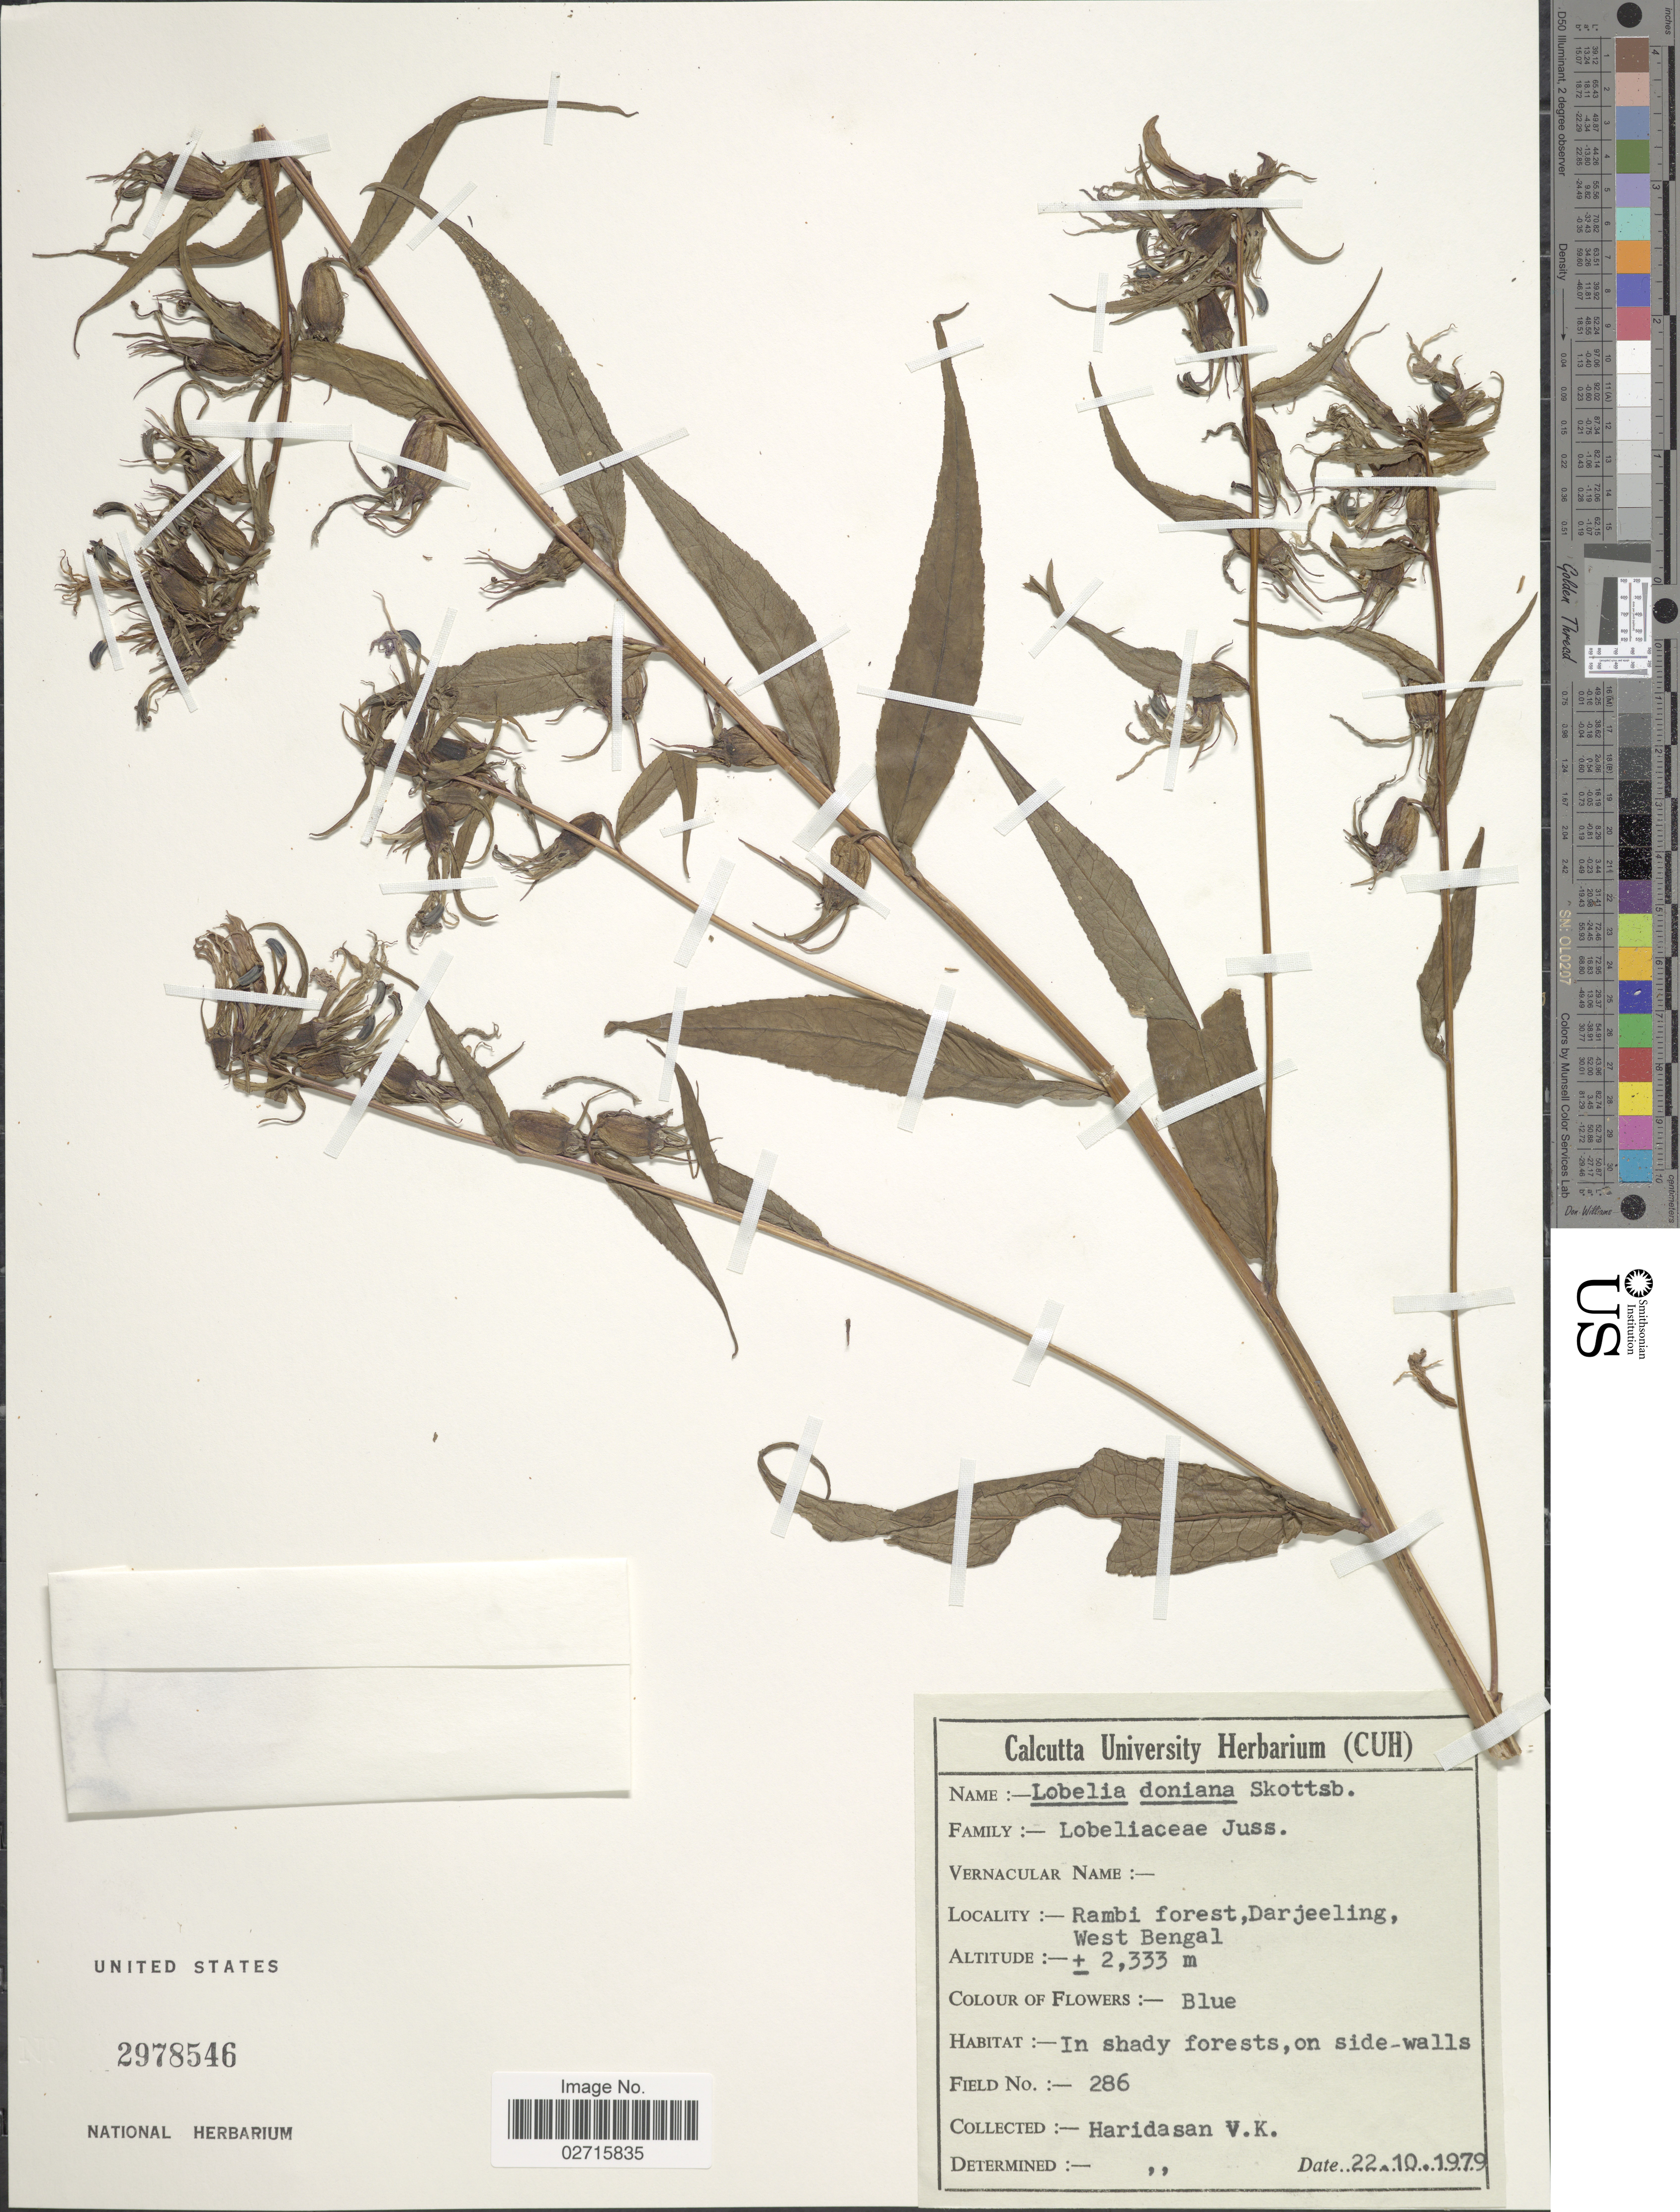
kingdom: Plantae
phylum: Tracheophyta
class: Magnoliopsida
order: Asterales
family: Campanulaceae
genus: Lobelia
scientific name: Lobelia doniana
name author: Skottsb.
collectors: V. Haridasan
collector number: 286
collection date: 1979-10-22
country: India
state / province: West Bengal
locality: Rambi forest, Darjeeling, West Bengal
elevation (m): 2333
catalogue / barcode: US 2978546